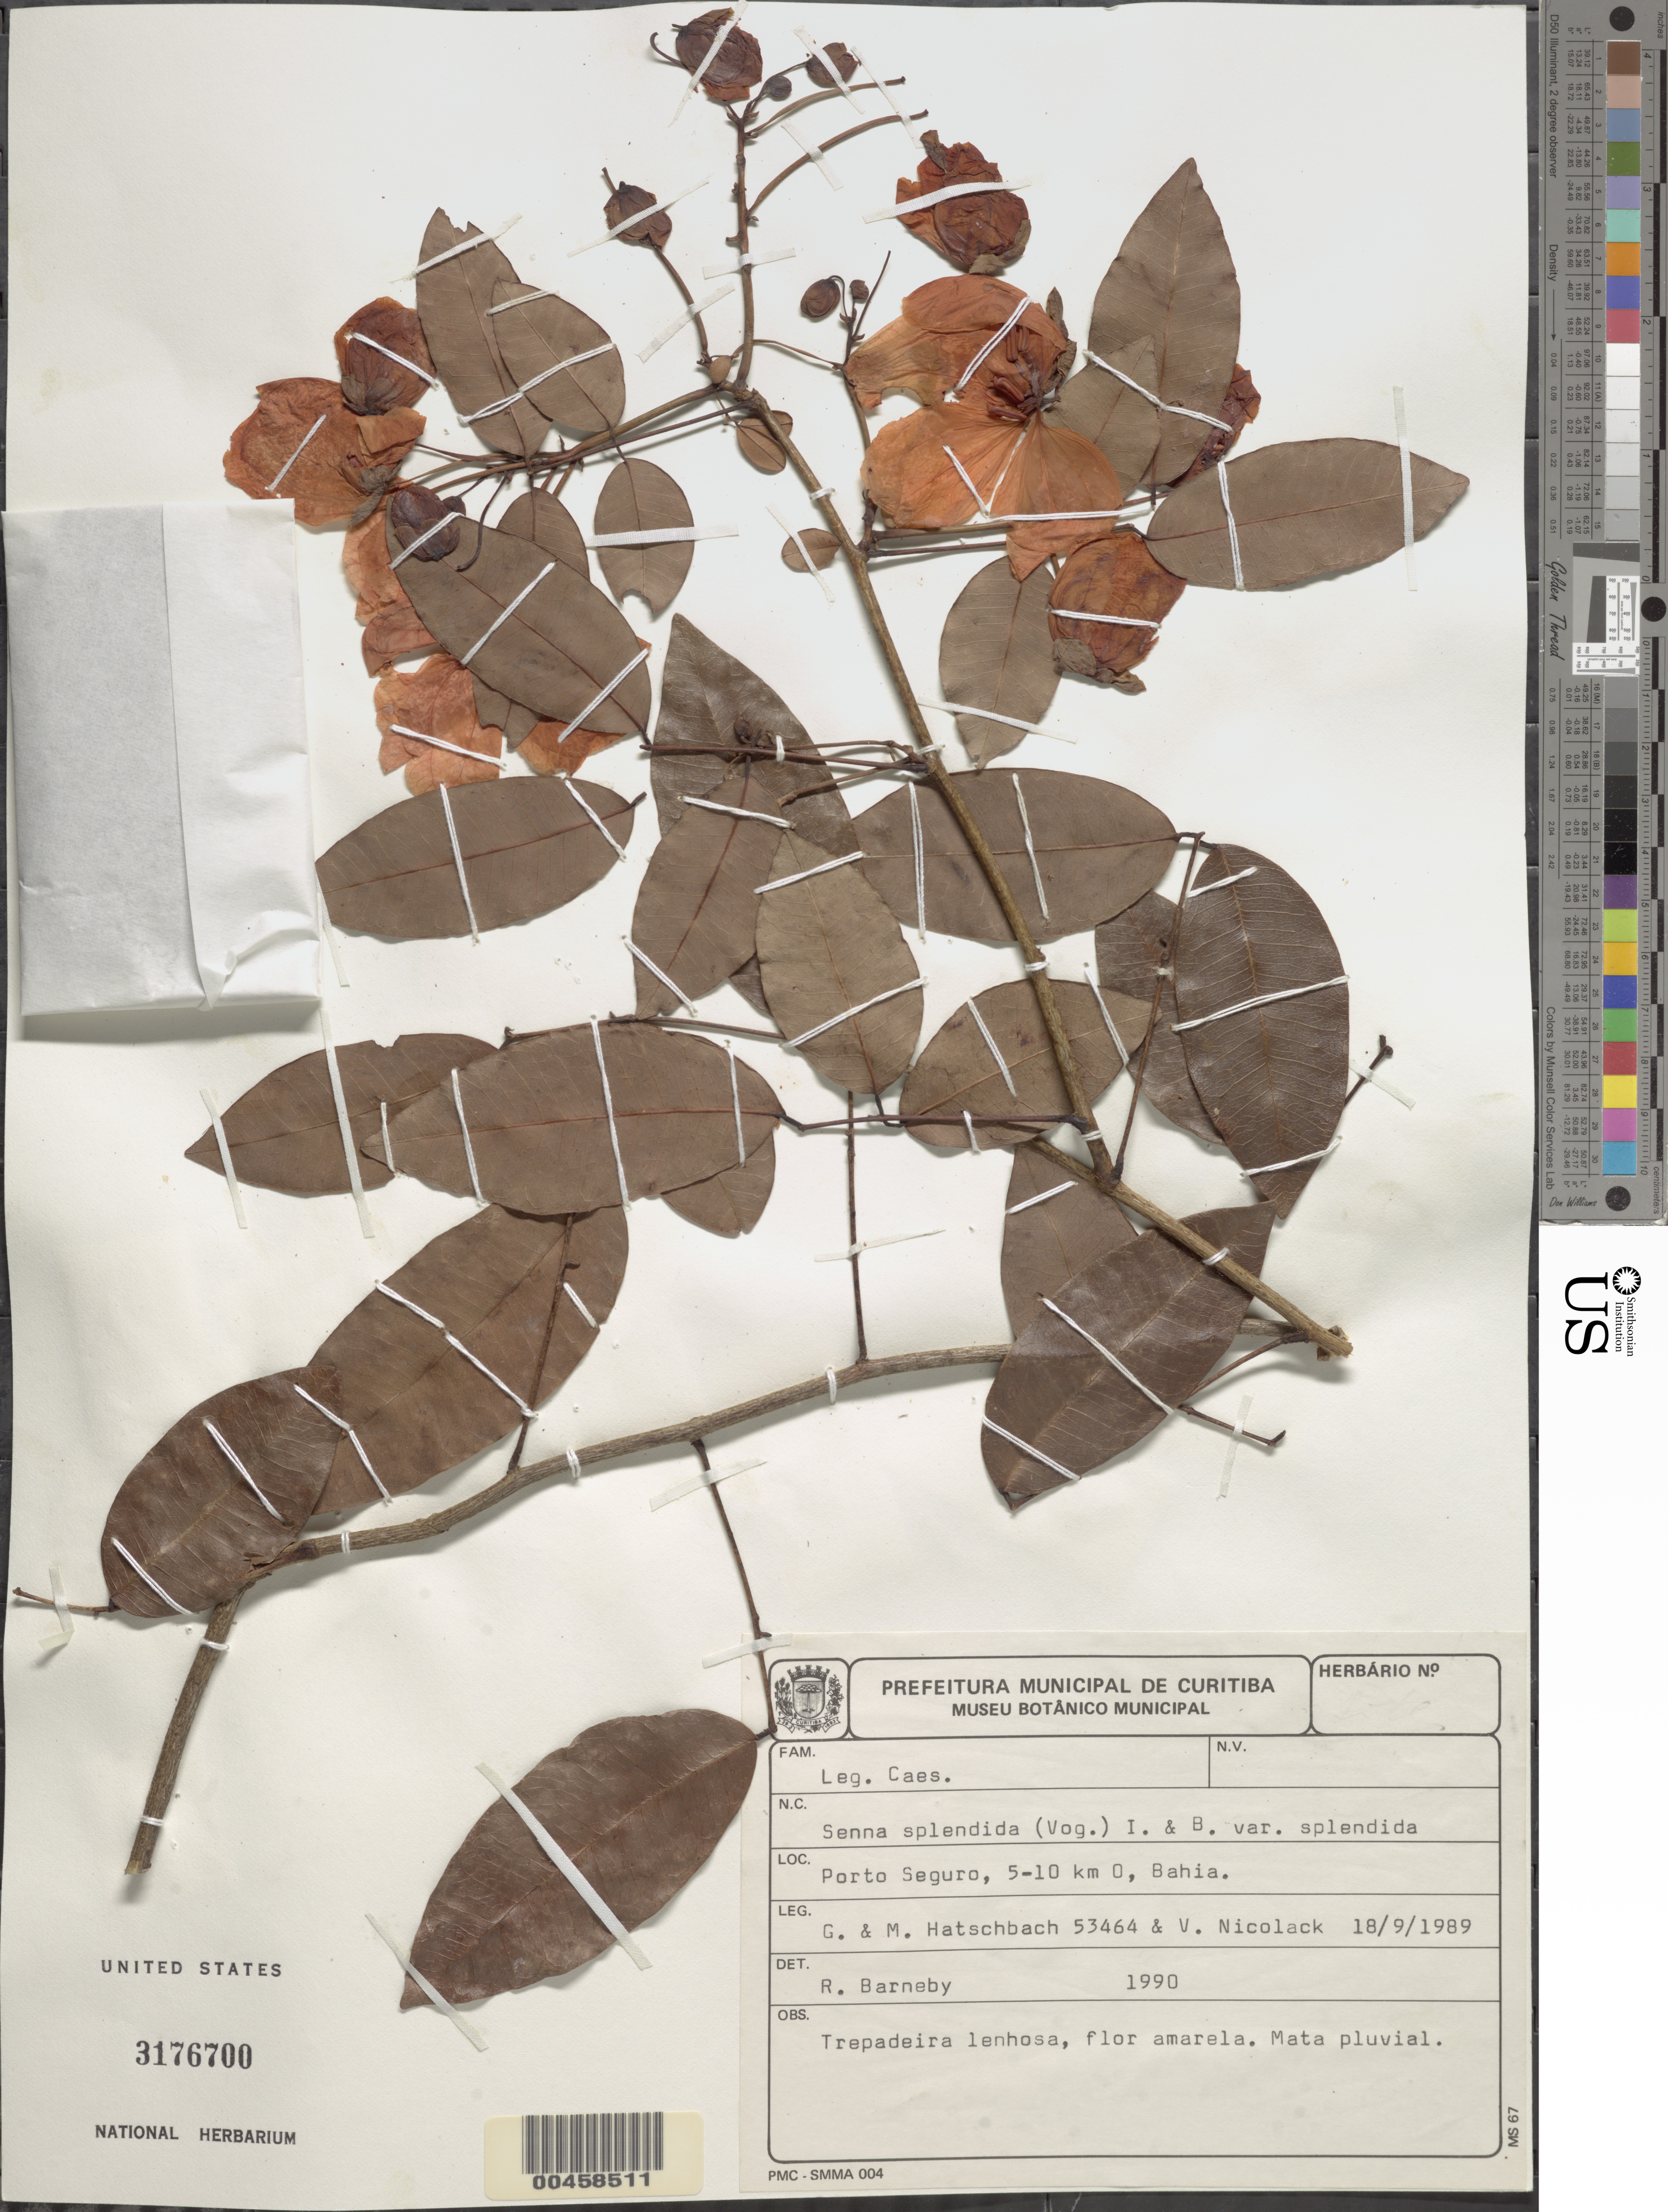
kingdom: Plantae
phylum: Tracheophyta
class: Magnoliopsida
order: Fabales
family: Fabaceae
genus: Senna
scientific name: Senna splendida var. splendida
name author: (Vogel) H.S. Irwin & Barneby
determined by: Barneby, Rupert C., (NY)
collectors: G. Hatschbach, M. M. Hatschbach & V. Nicolack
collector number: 53464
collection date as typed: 18 Sep 1989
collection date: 1989-09-18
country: Brazil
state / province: Bahia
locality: Porto seguro, 5 - 10 km w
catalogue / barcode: US 3176700